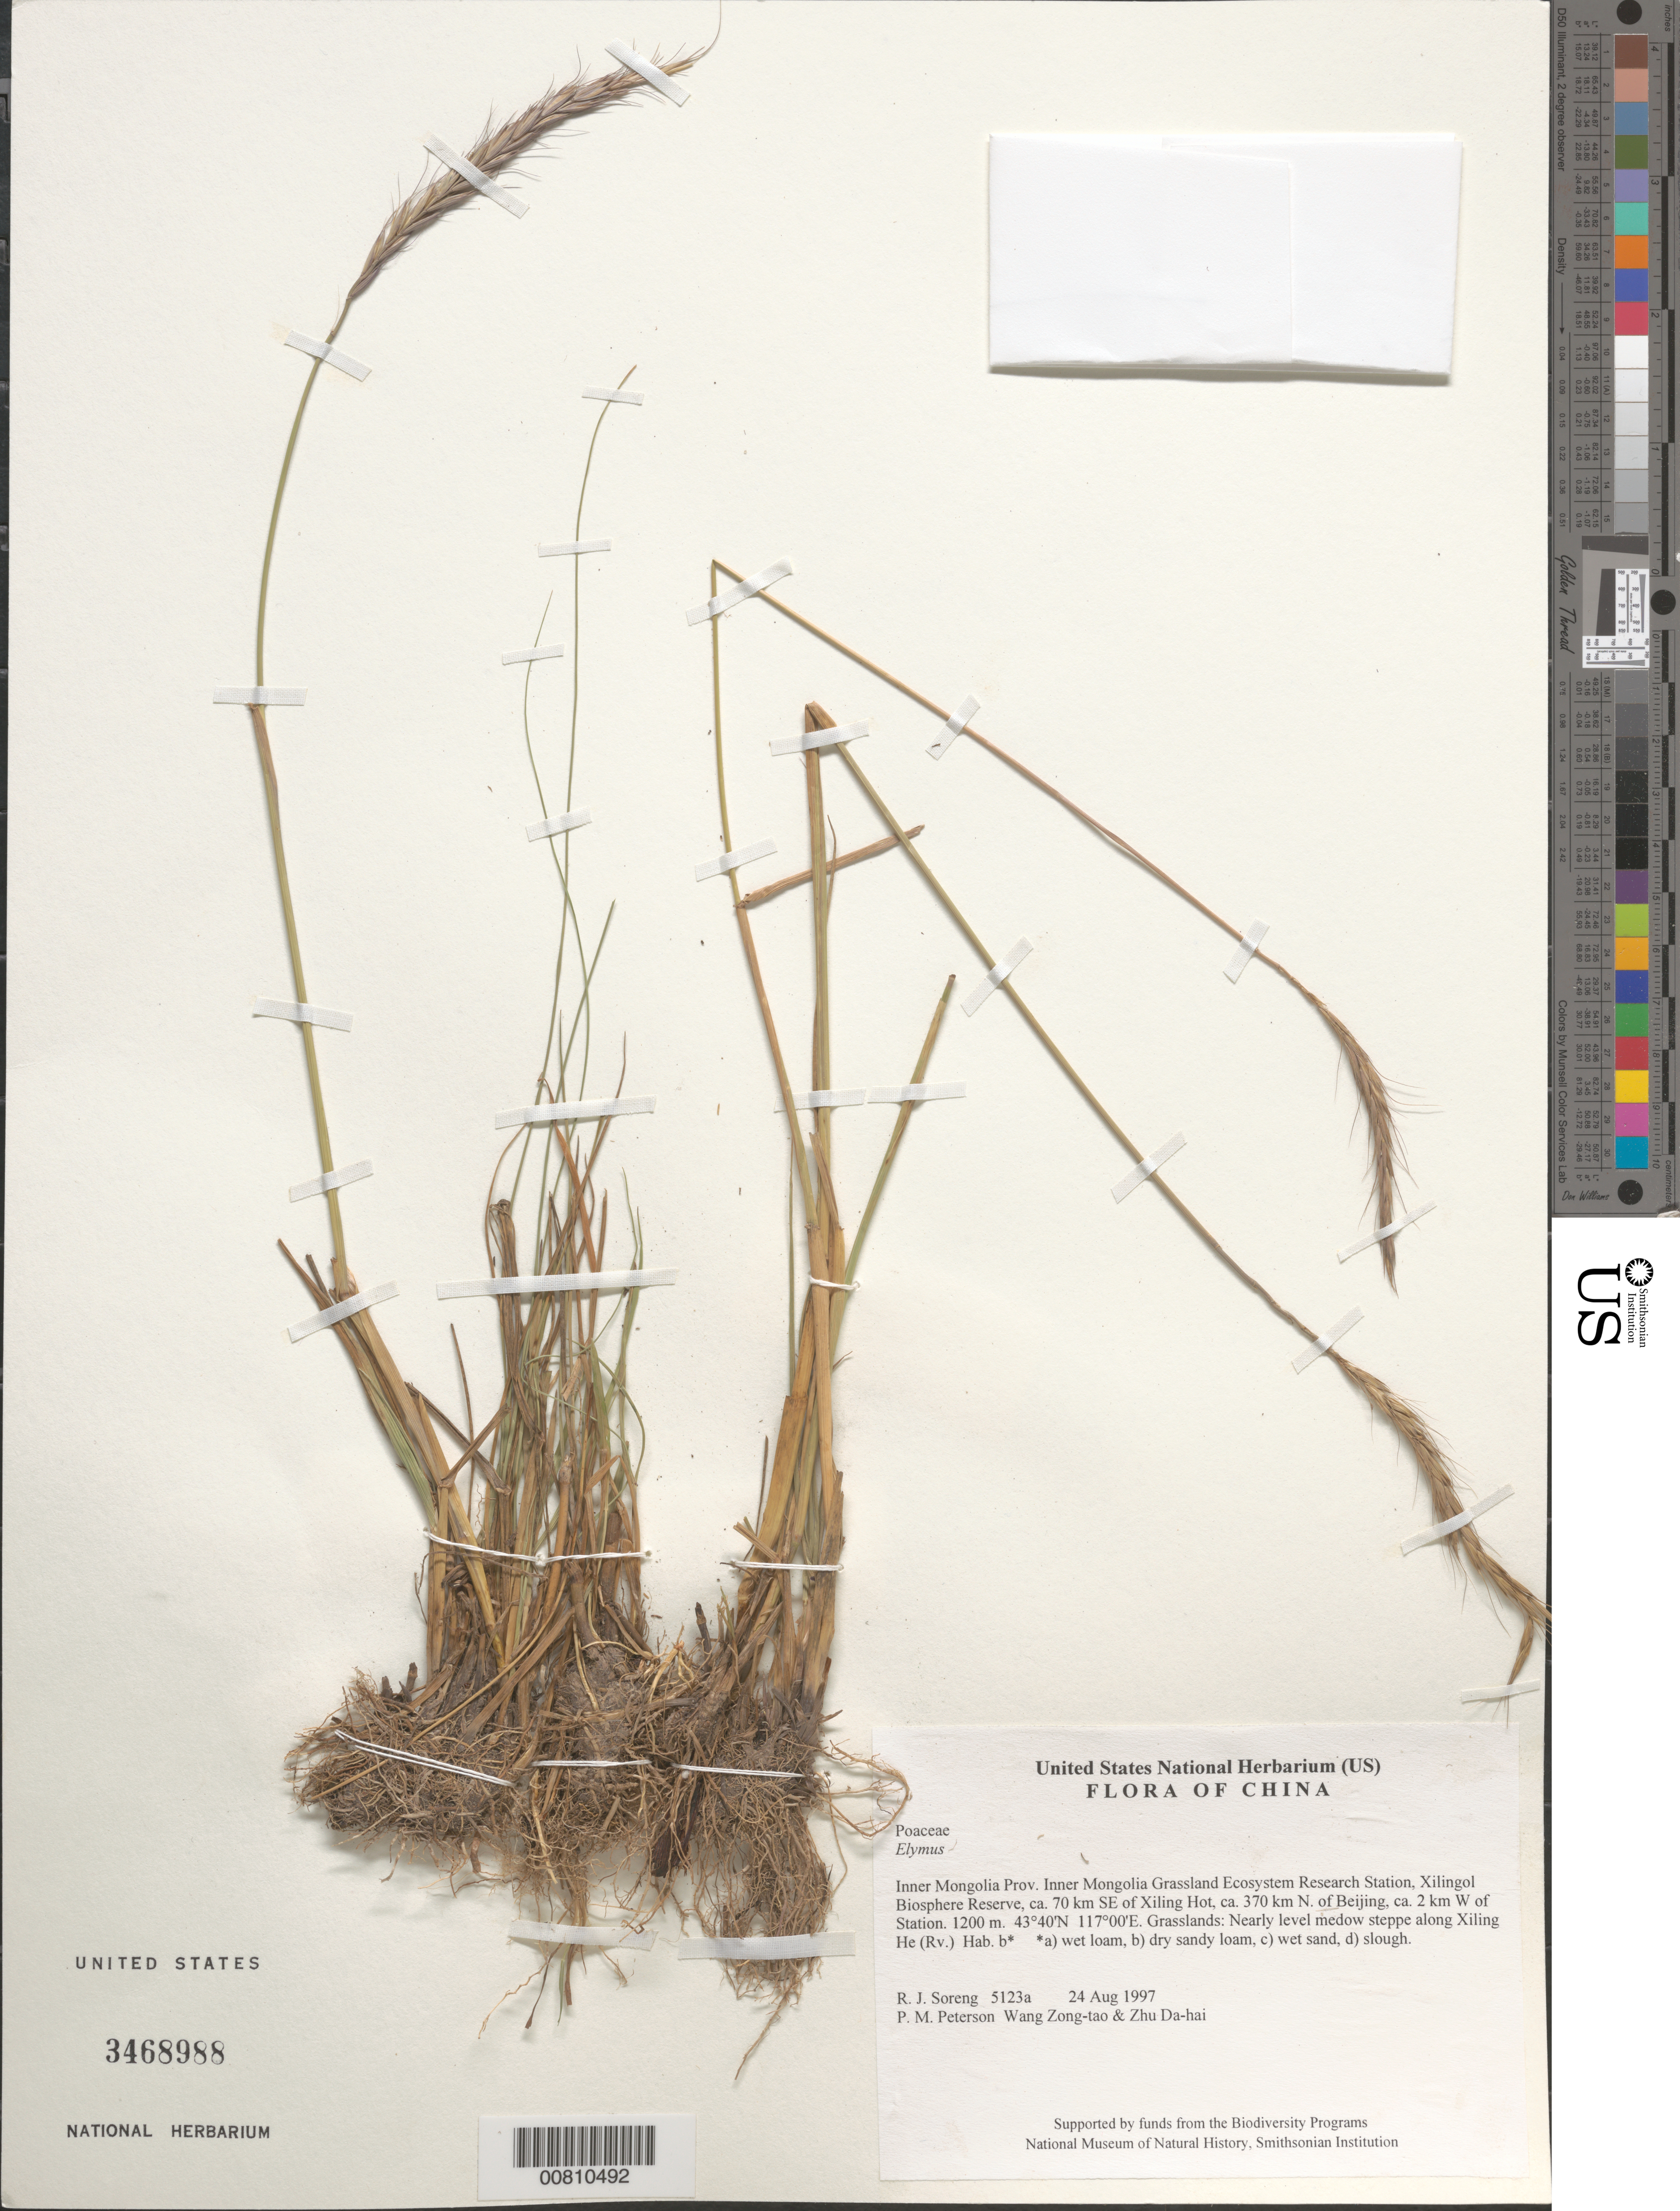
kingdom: Plantae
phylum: Tracheophyta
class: Liliopsida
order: Poales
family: Poaceae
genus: Elymus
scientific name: Elymus sp.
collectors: R. J. Soreng, P. M. Peterson & Zhu Da-hai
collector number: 5123a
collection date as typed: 24 Aug 1997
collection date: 1997-08-24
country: China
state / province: Nei Monggol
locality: Inner Mongolia Grassland Ecosystem Research Station, Xilingol Biosphere Reserve, ca. 70 km SE of Xiling Hot, ca. 370 km N. of Beijing, ca. 2 km W of Station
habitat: Grasslands: Nearly level medow steppe along Xiling He (Rv.) Hab. b* *a) wet loam, b) dry sandy loam, c) wet sand, d) slo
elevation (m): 1200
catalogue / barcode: US 3468988